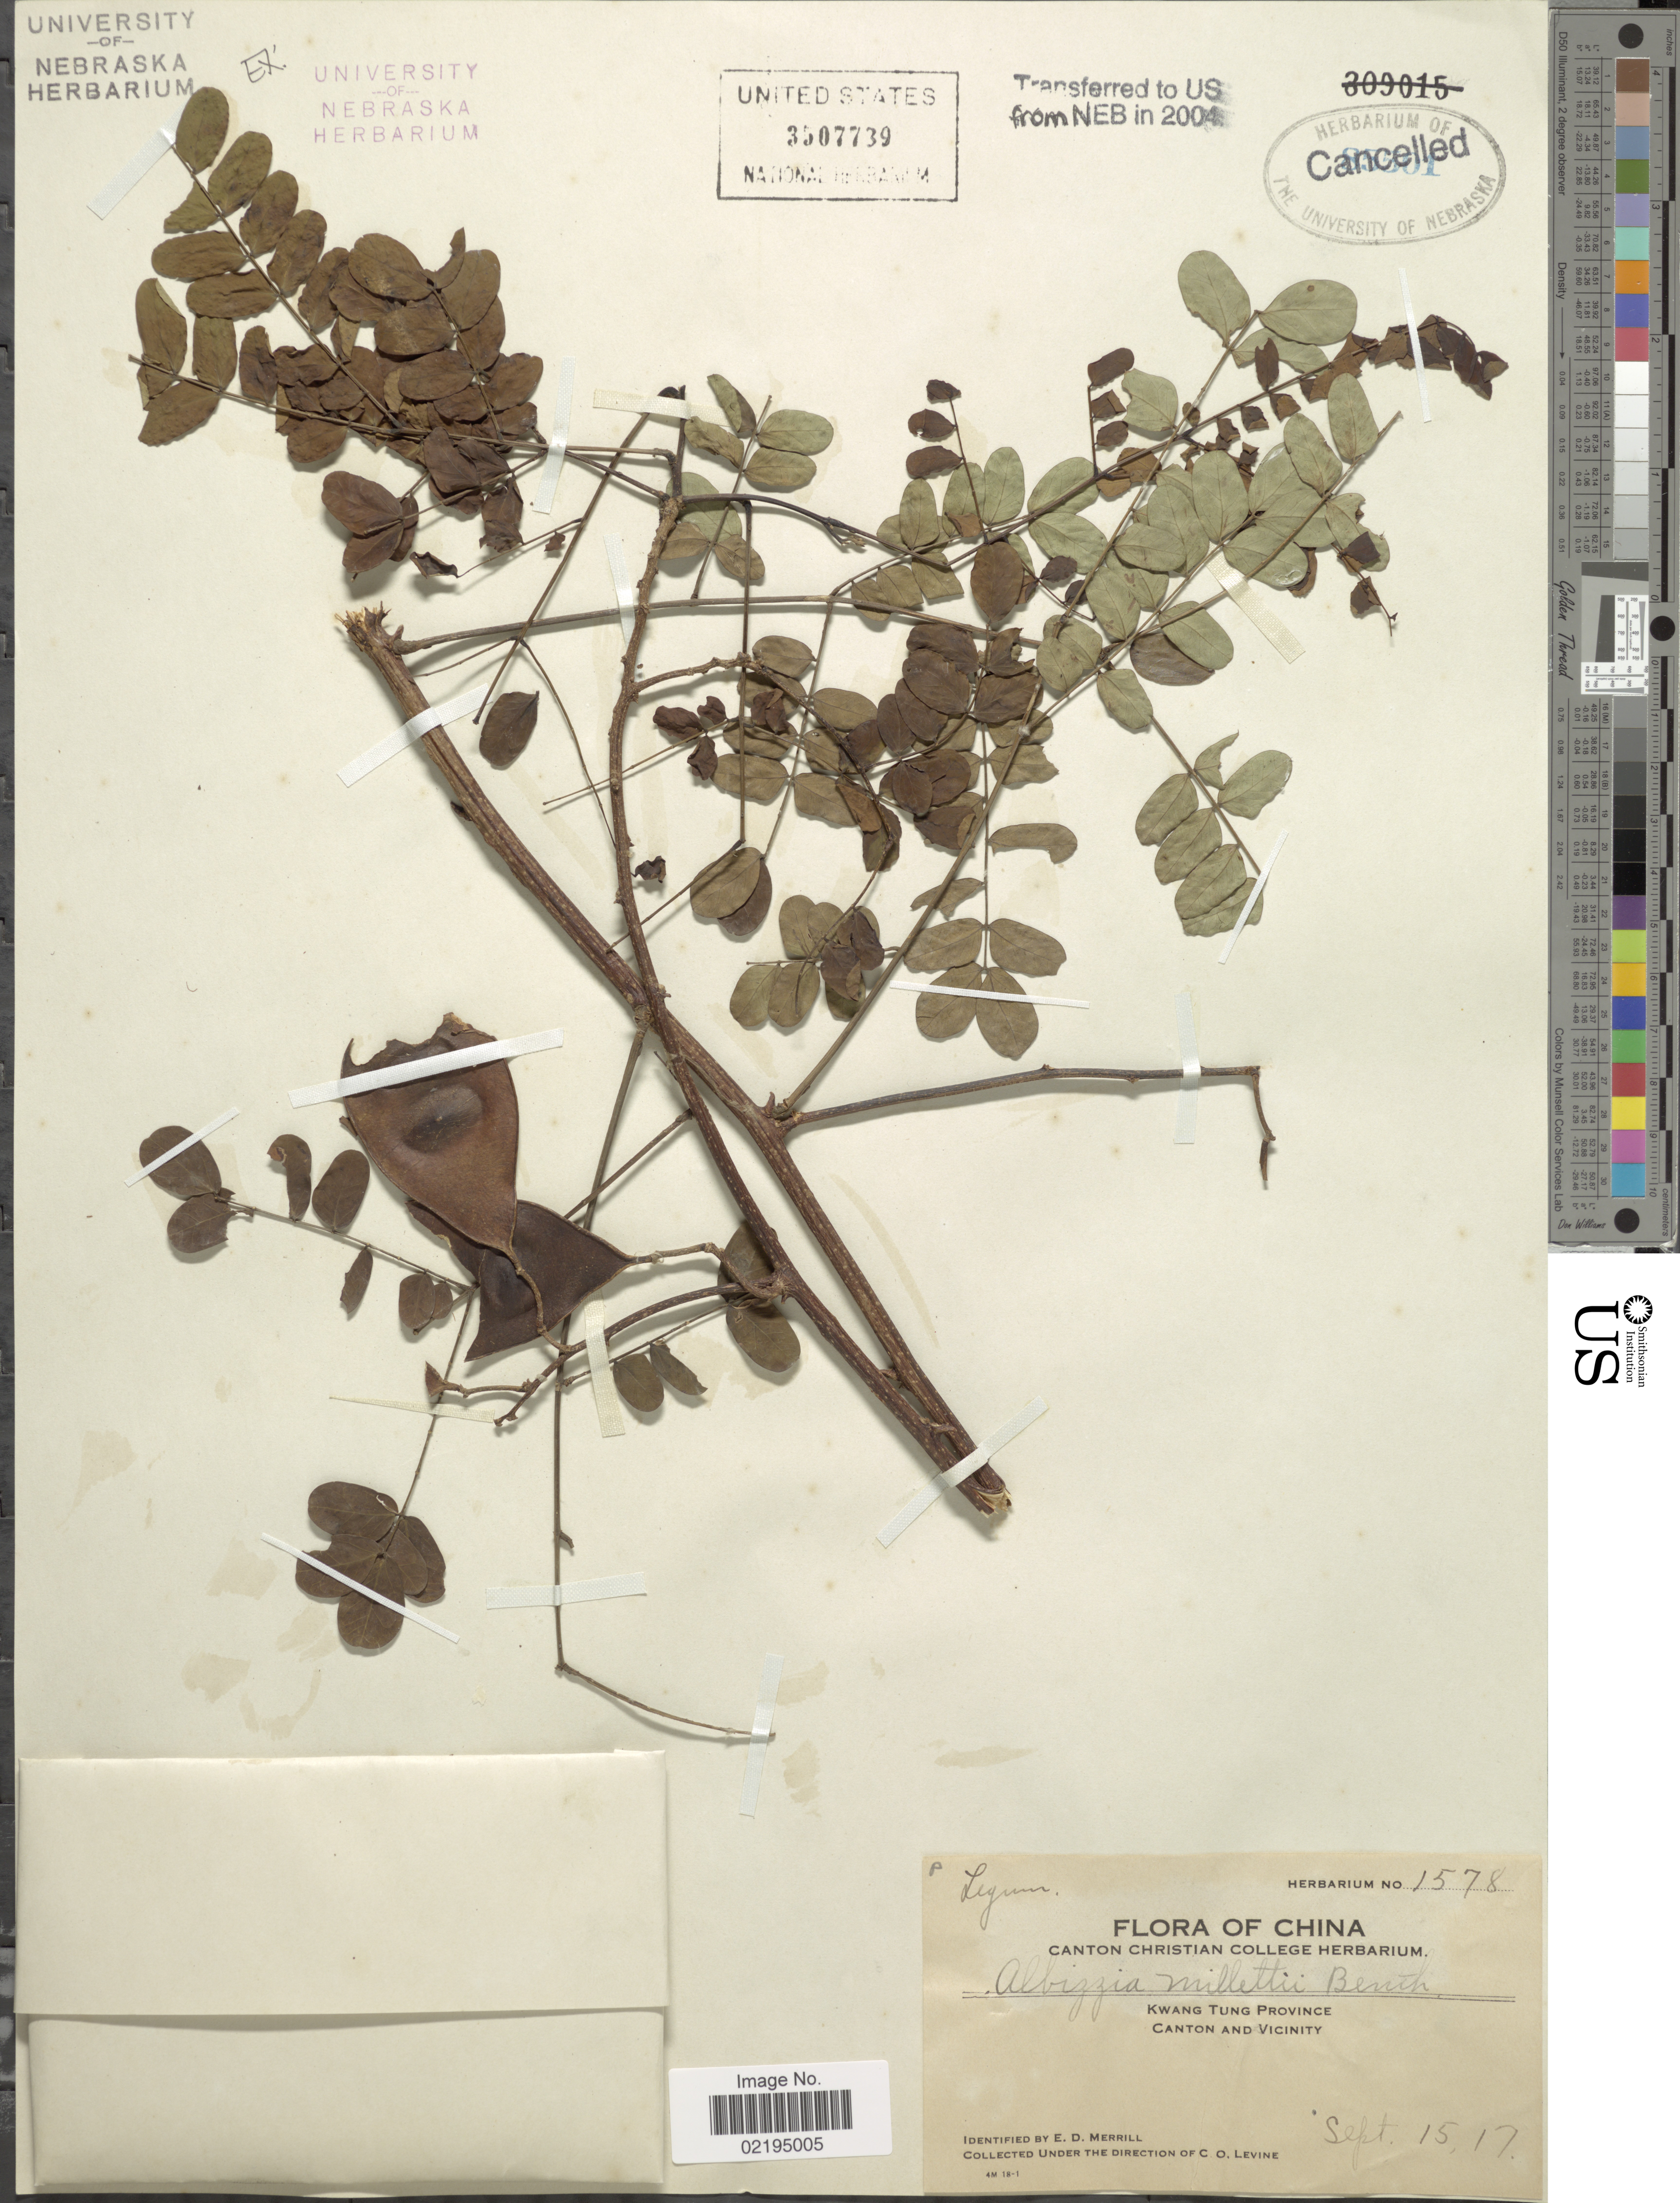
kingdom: Plantae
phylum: Tracheophyta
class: Magnoliopsida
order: Fabales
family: Fabaceae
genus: Albizia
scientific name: Albizia millettii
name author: Benth. ex Hook.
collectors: C. O. Levine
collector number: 1578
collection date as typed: Transcribed d/m/y: 15/9/17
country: China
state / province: Guangdong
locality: Kwang Tung Province, Canton and vicinity.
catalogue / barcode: US 3507739